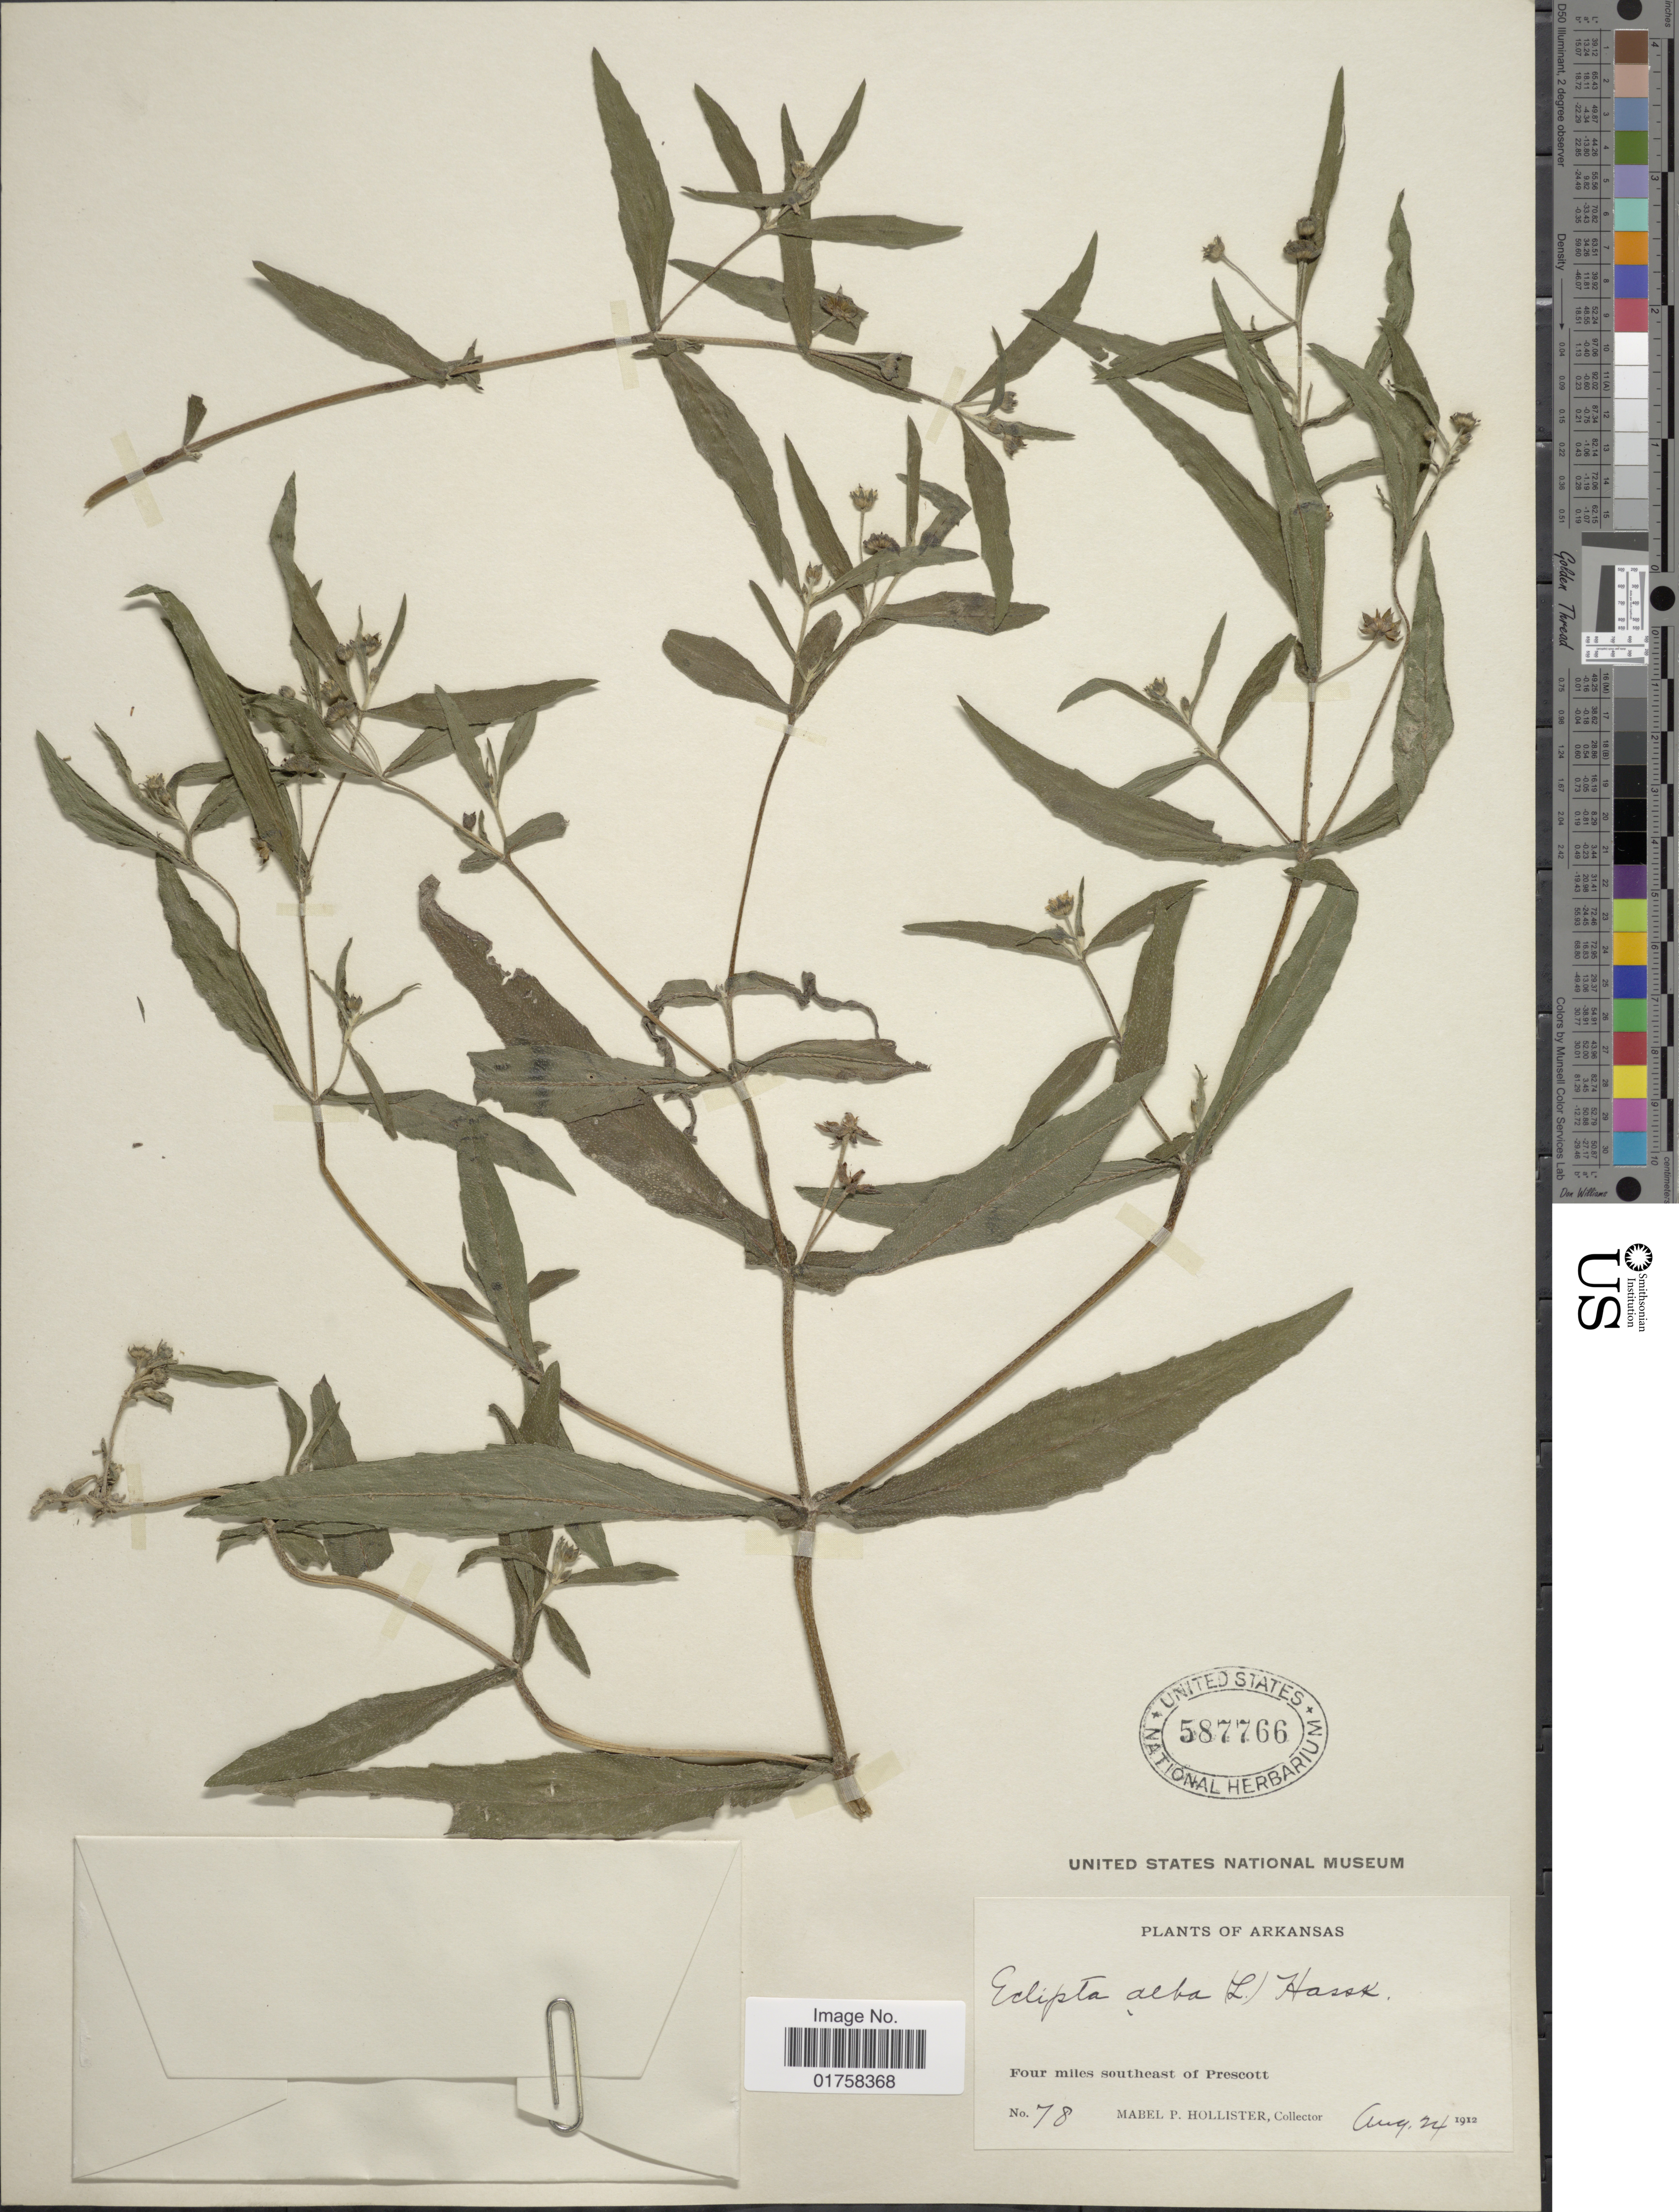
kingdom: Plantae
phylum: Tracheophyta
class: Magnoliopsida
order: Asterales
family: Asteraceae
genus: Eclipta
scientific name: Eclipta alba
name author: (L.) Hassk.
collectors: M. Hollister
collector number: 78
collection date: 1912-08-24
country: United States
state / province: Arkansas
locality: Four miles southeast of Prescott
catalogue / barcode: US 587766